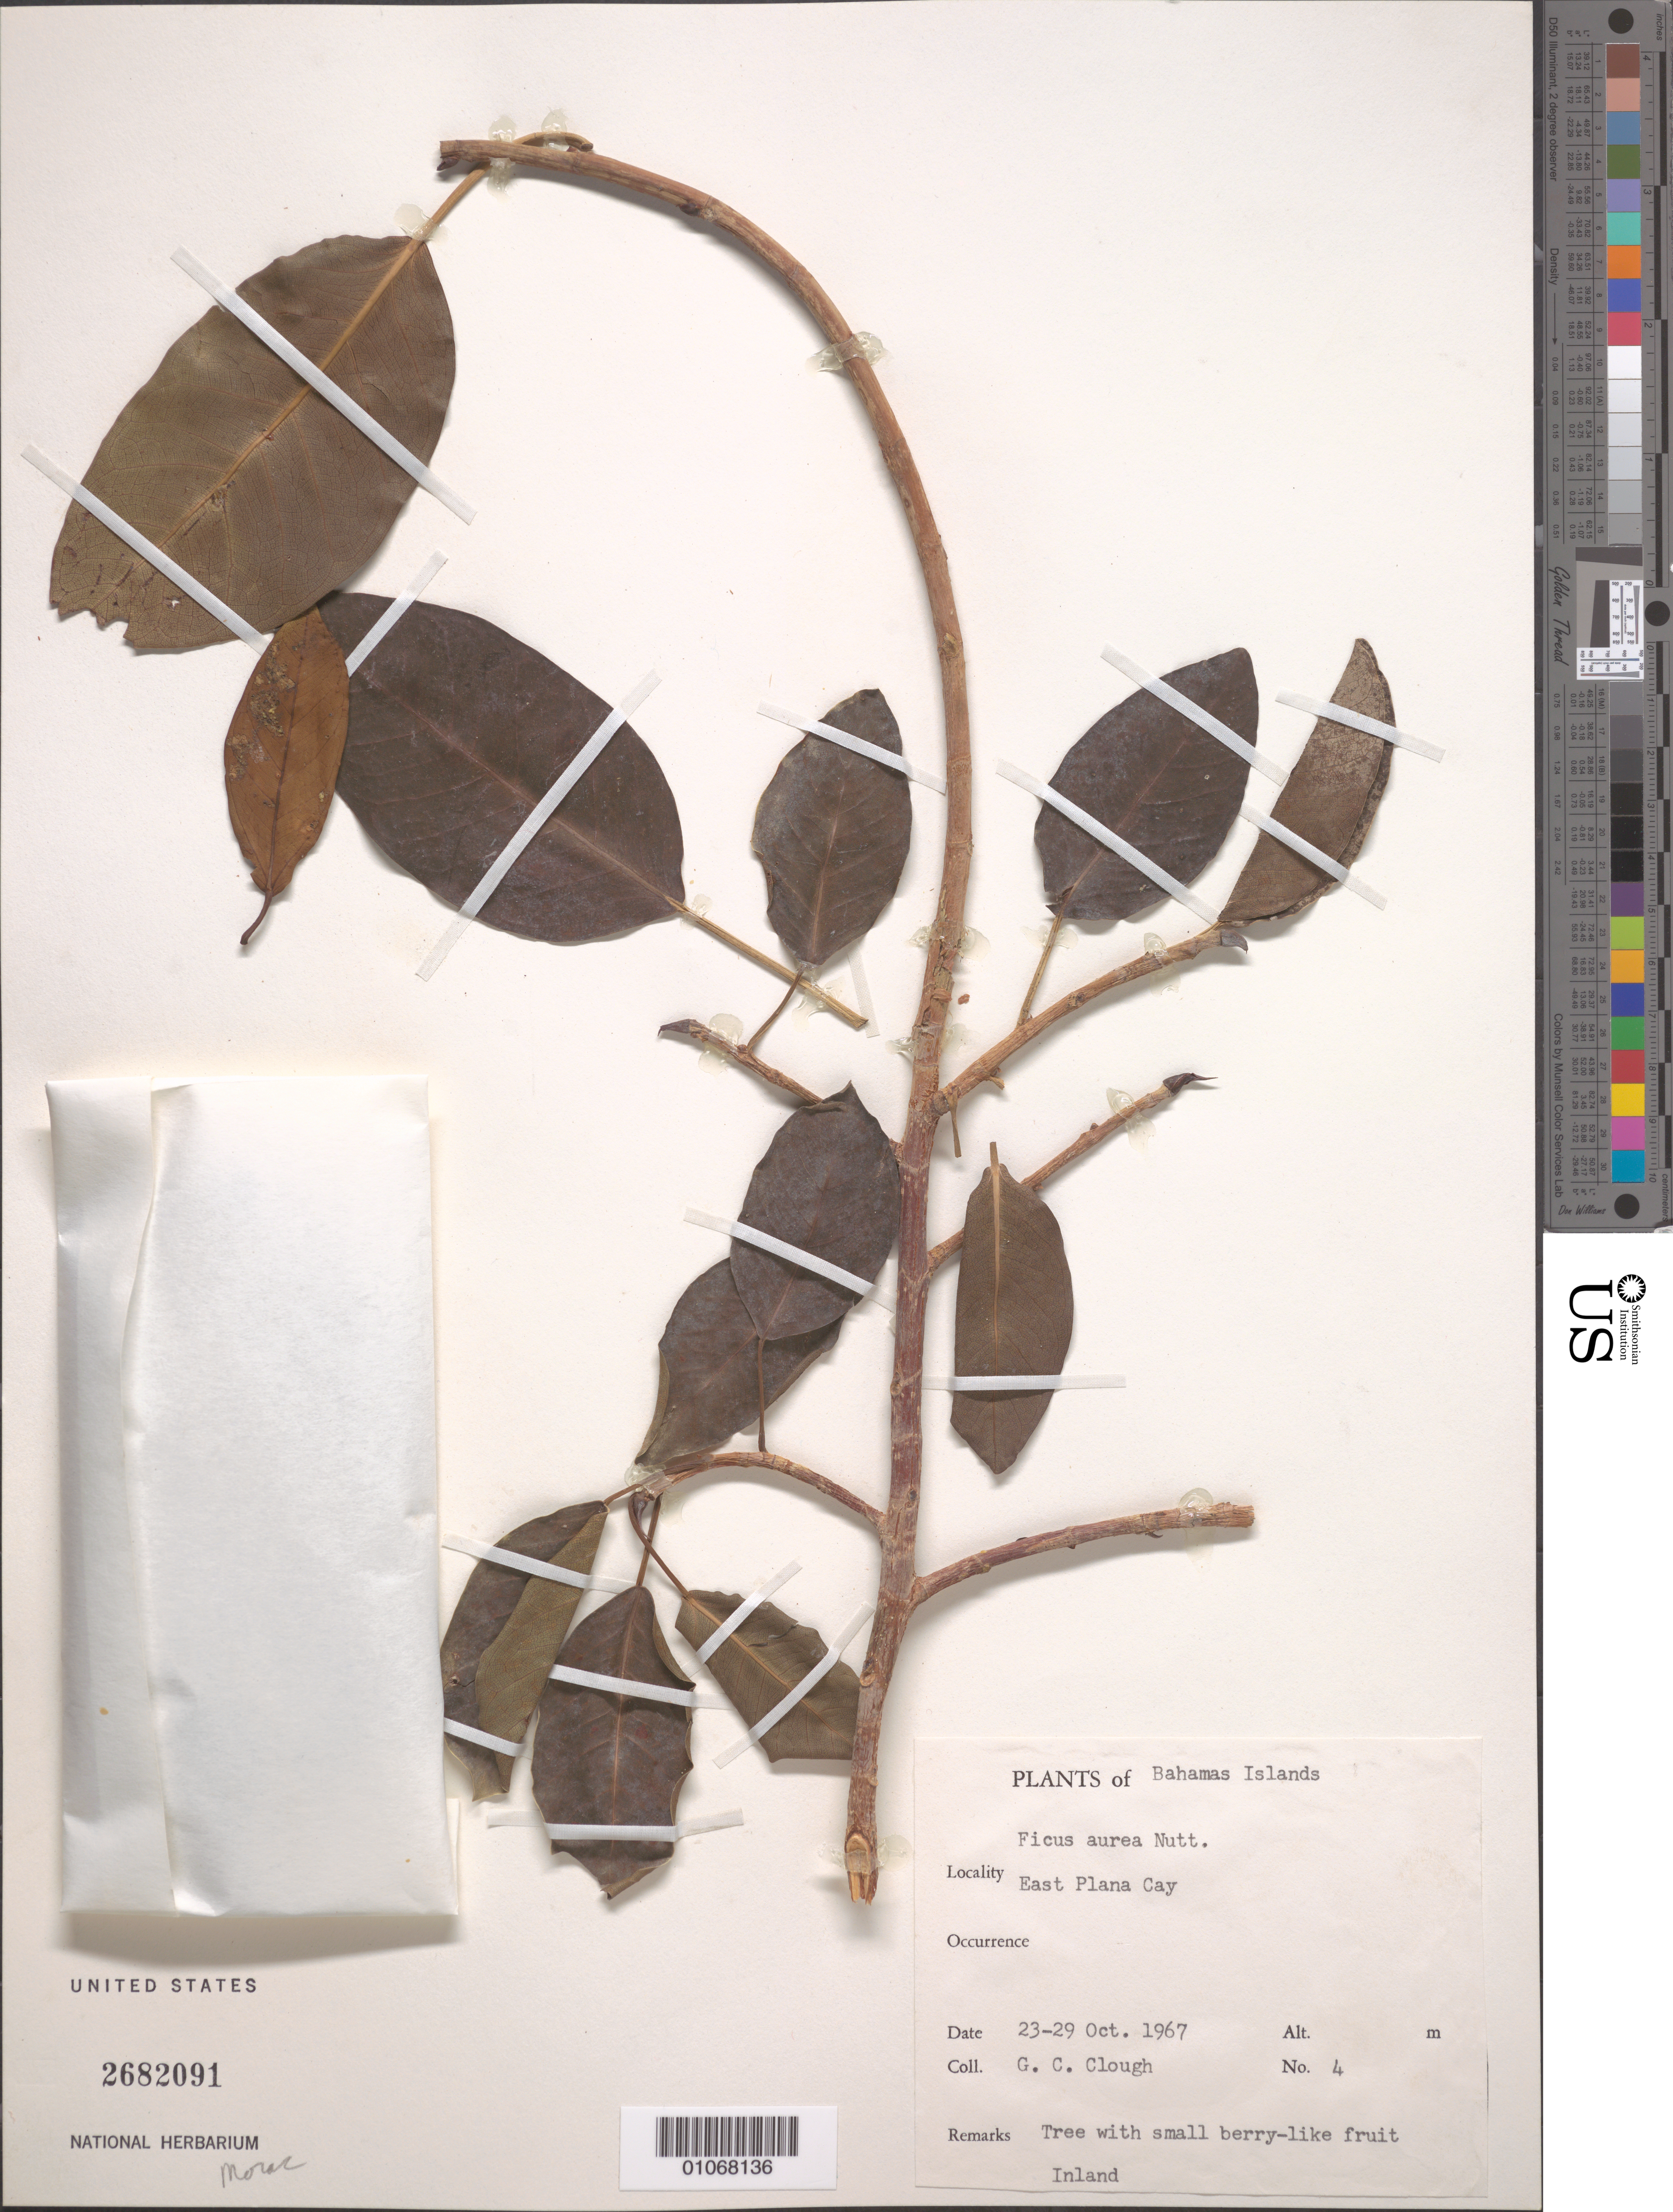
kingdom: Plantae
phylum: Tracheophyta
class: Magnoliopsida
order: Rosales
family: Moraceae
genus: Ficus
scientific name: Ficus aurea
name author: Nutt.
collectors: G. Clough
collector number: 4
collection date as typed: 23 Oct 1967 to 29 Oct 1967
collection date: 1967-10-23/1967-10-29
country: Bahamas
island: Acklin's I.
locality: East Plana Cay.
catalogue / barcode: US 2682091